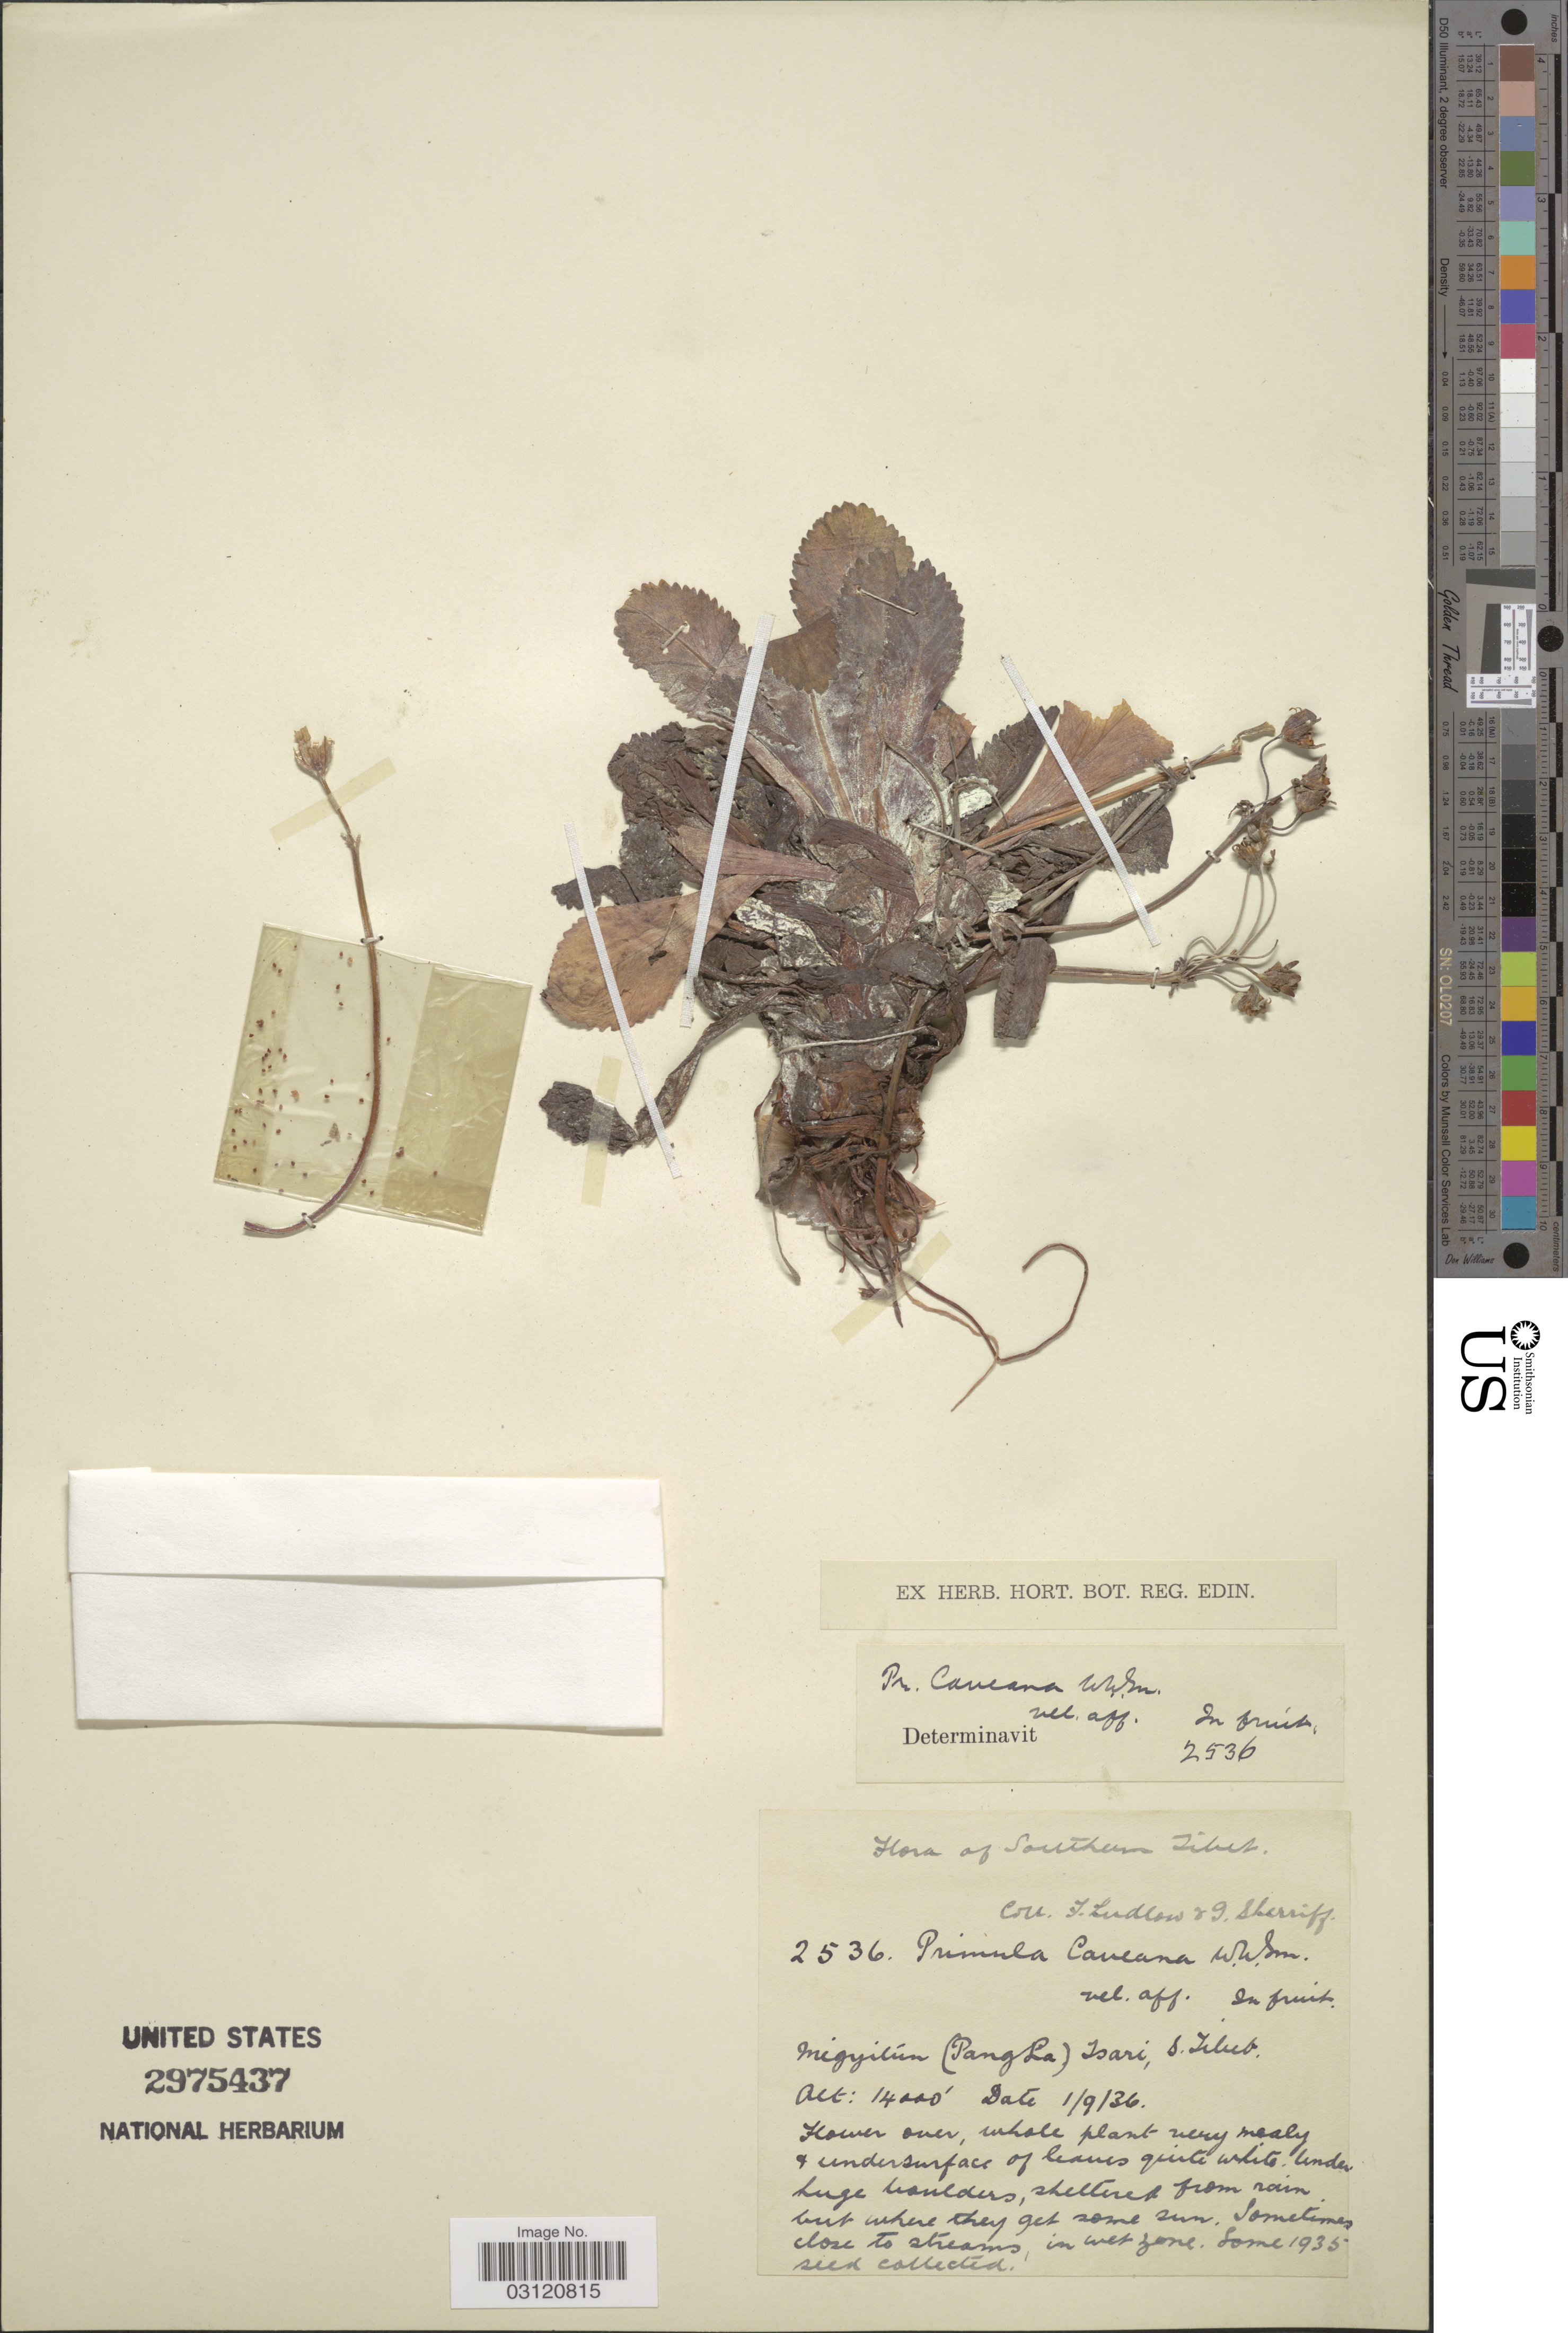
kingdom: Plantae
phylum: Tracheophyta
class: Magnoliopsida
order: Ericales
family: Primulaceae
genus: Primula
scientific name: Primula caveana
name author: W.W. Sm.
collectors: F. Ludlow & G. Sherriff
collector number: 2536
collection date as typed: Transcribed d/m/y: 1/9/36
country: China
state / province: Xizang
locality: Southern Tibet. Migyitún (Pang La) Isari, S. Tibet.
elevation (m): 4267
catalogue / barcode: US 2975437